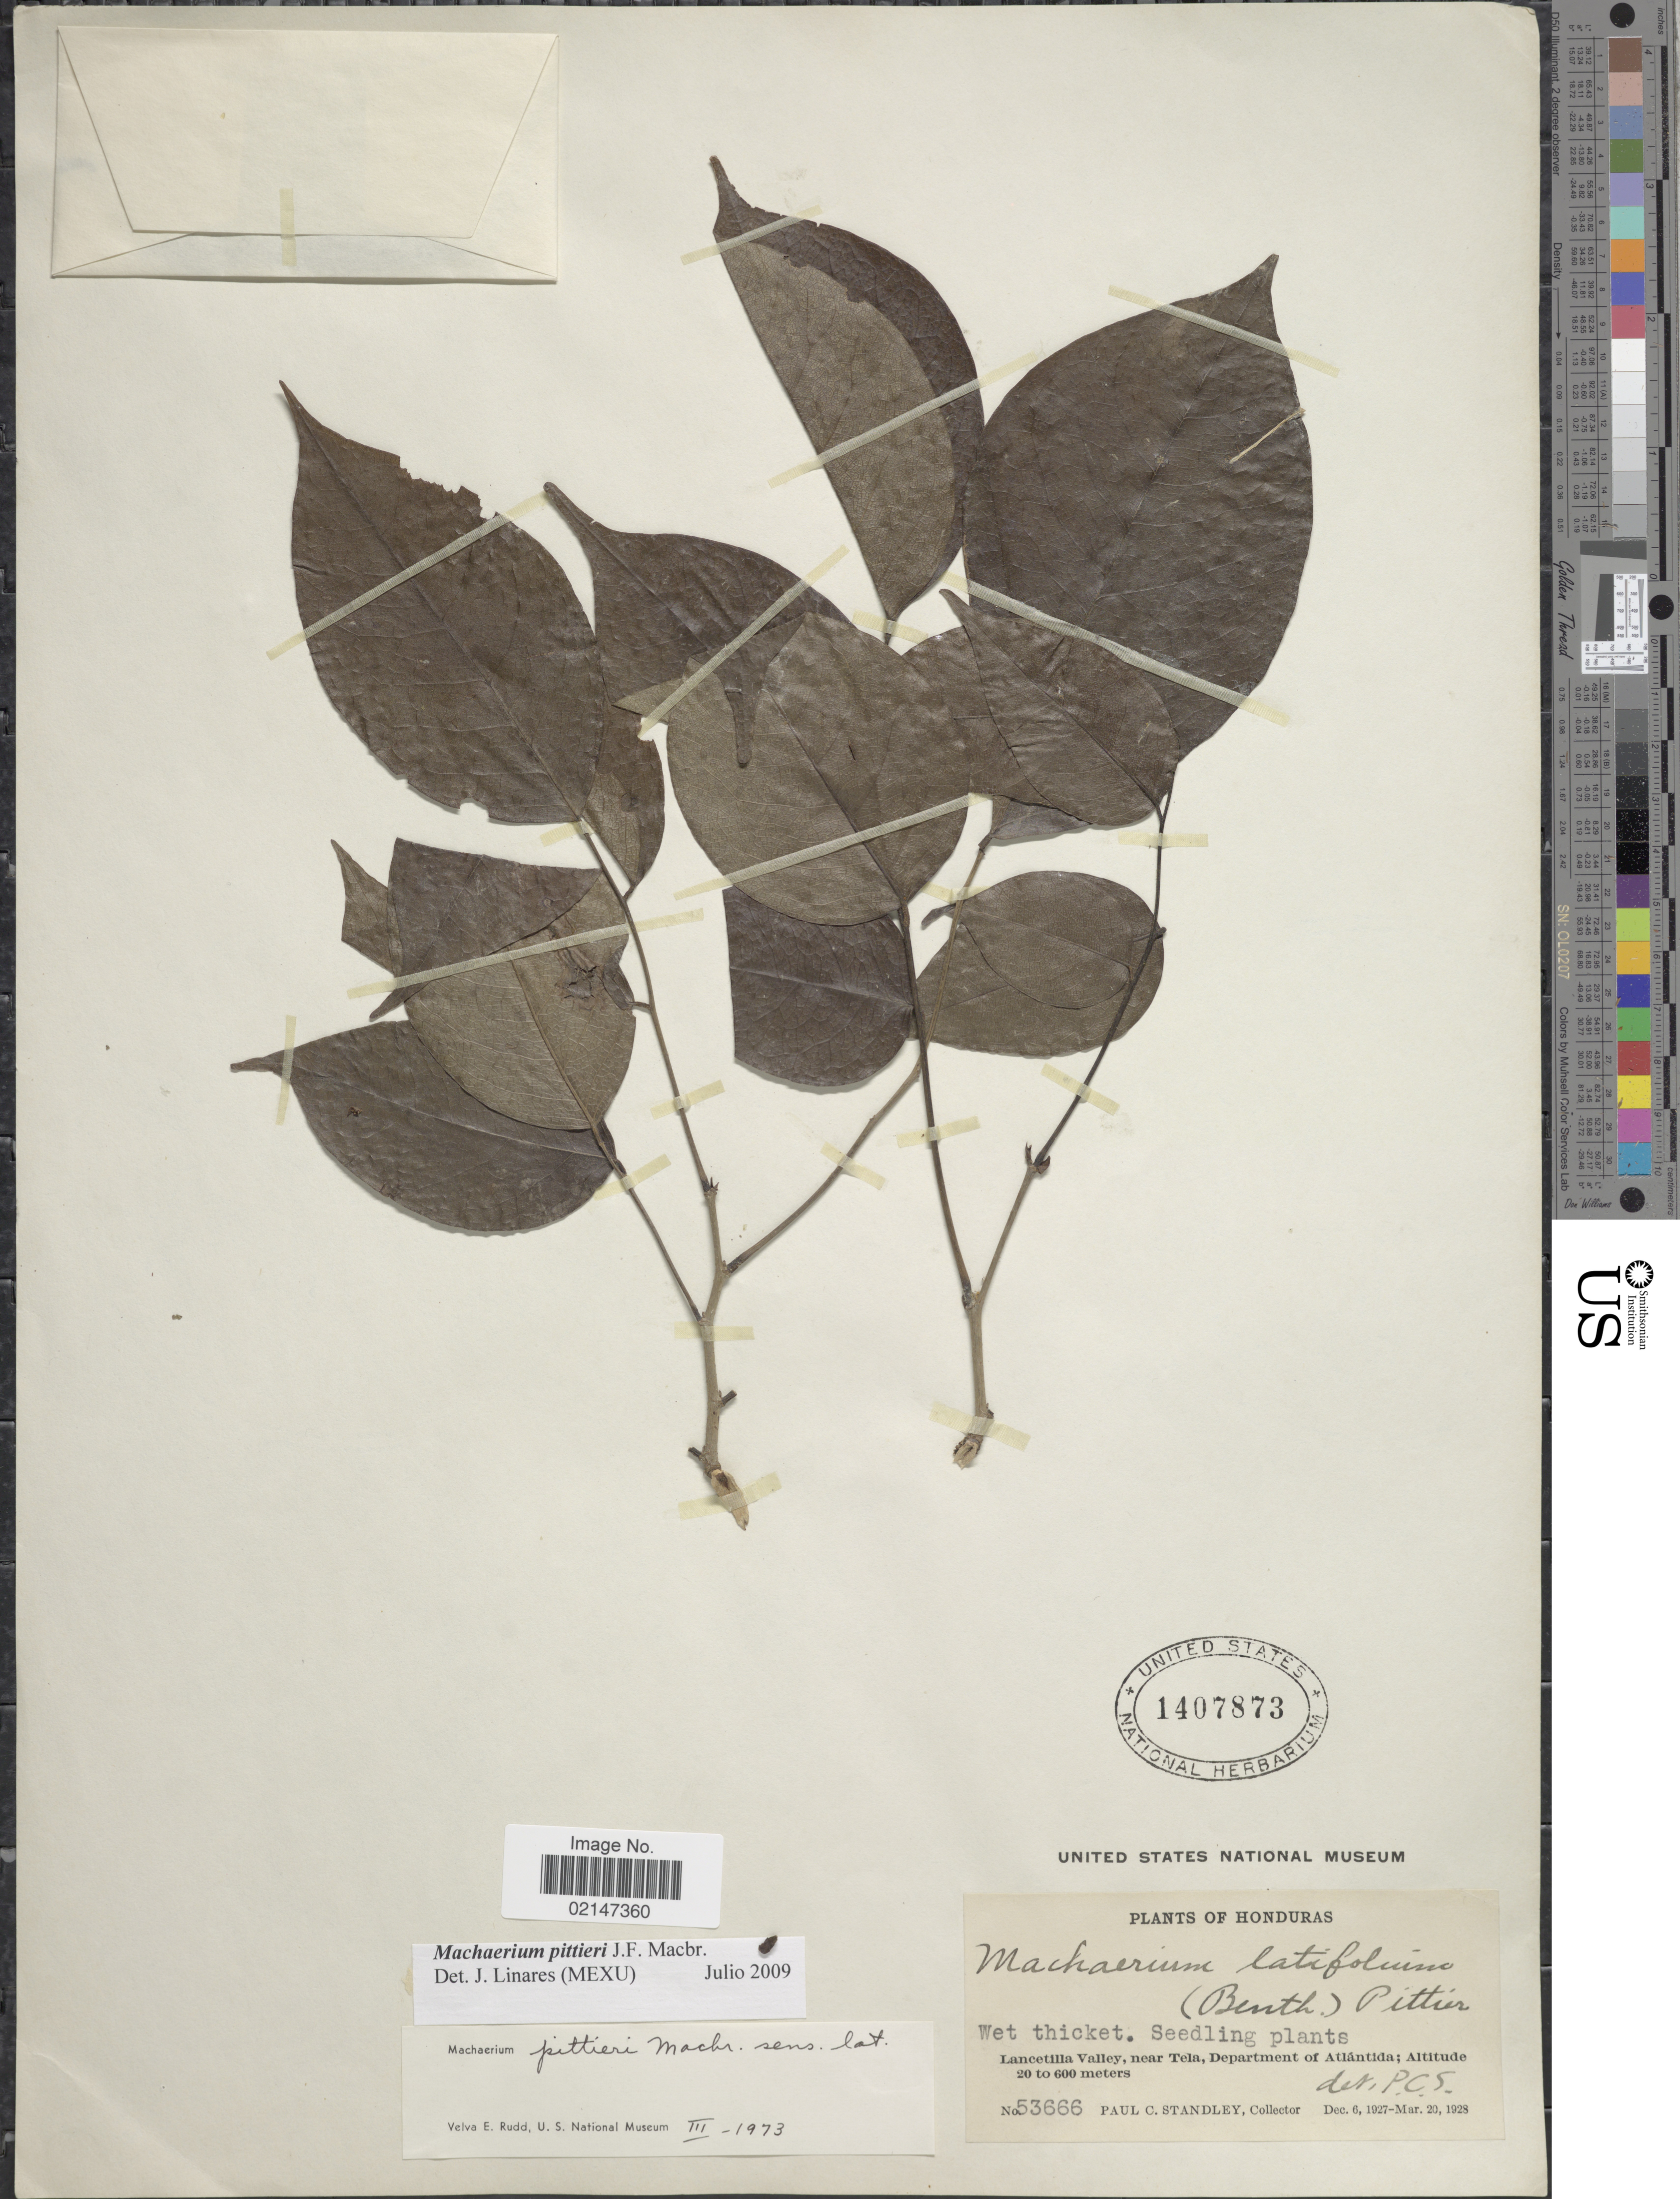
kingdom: Plantae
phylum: Tracheophyta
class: Magnoliopsida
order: Fabales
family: Fabaceae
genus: Machaerium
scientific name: Machaerium pittieri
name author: J.F. Macbr.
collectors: P. C. Standley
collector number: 53666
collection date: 1927-12-06/1928-03-20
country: Honduras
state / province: Atlántida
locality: Wet thicket, Lancetilla Valley, near Tela, Department of Atlántida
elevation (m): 20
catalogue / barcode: US 1407873